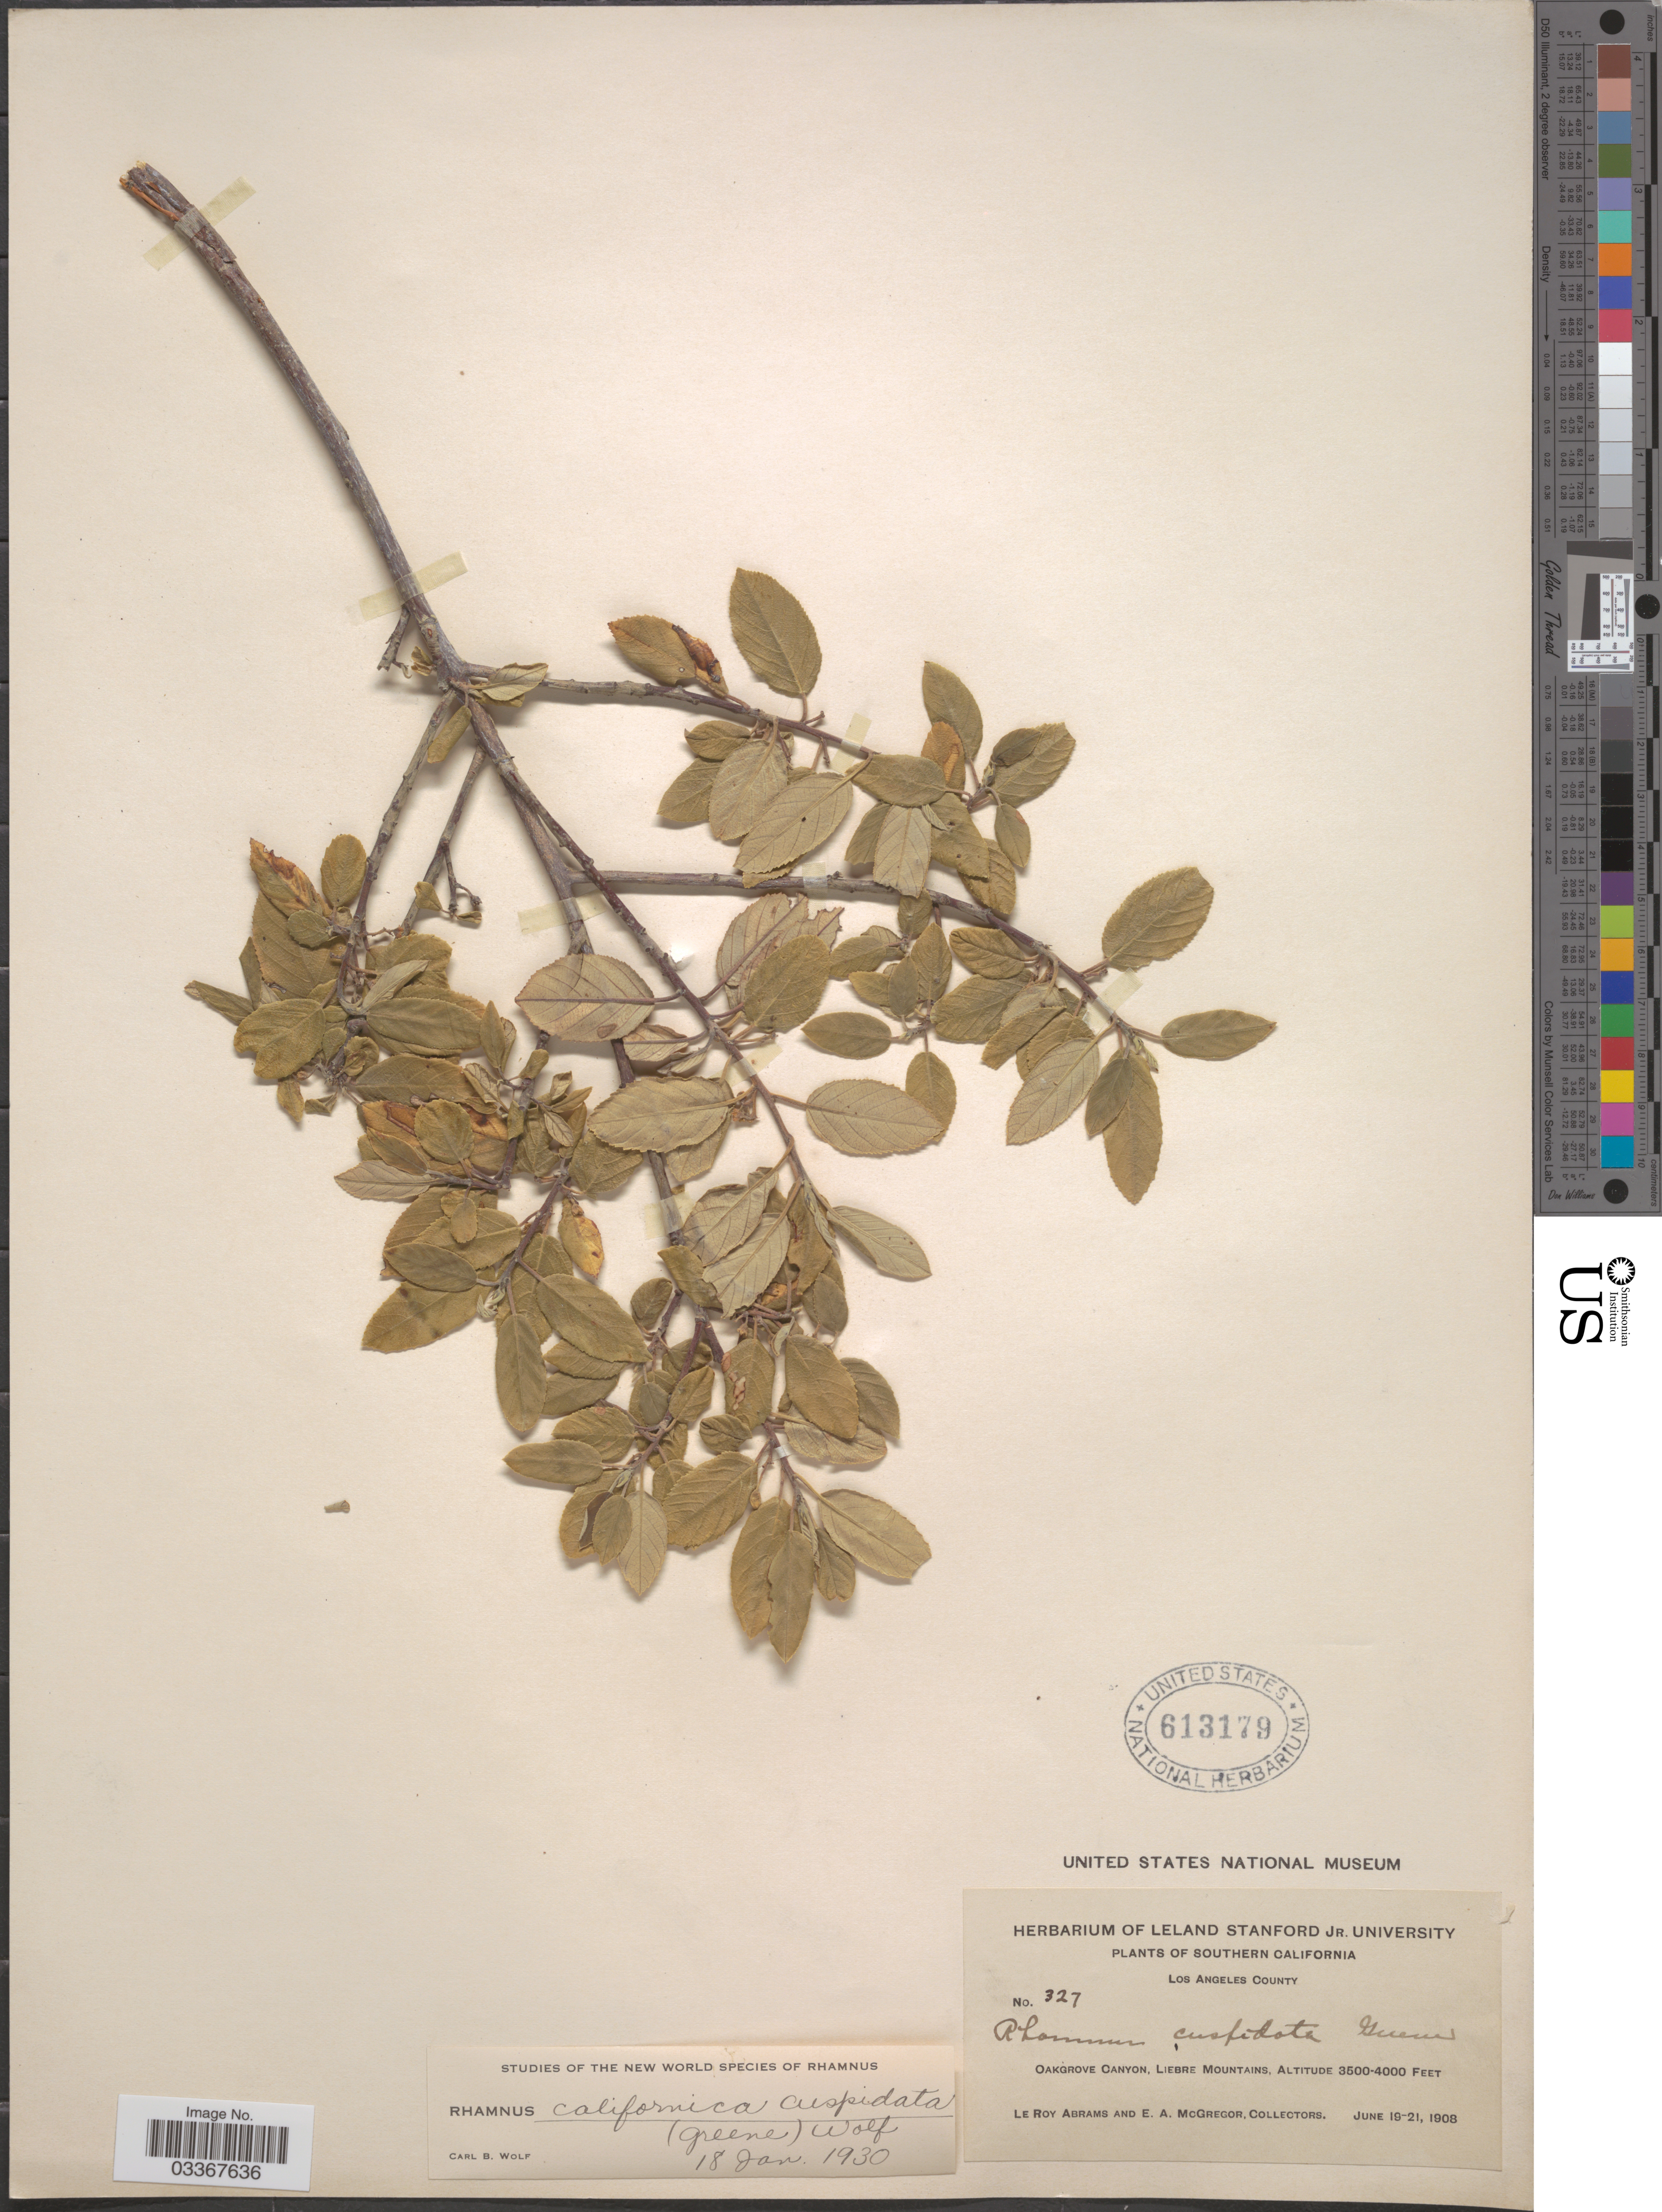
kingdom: Plantae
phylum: Tracheophyta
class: Magnoliopsida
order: Rosales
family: Rhamnaceae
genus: Frangula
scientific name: Frangula californica subsp. cuspidata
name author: (Greene) Kartesz & Gandhi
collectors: L. Abrams & E. A. McGregor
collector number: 327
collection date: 1908-06-19/1908-06-21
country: United States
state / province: California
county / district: Los Angeles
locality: Southern California, Los Angeles County, Oakgrove County, Liebre Mountains.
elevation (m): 1067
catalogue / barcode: US 613179